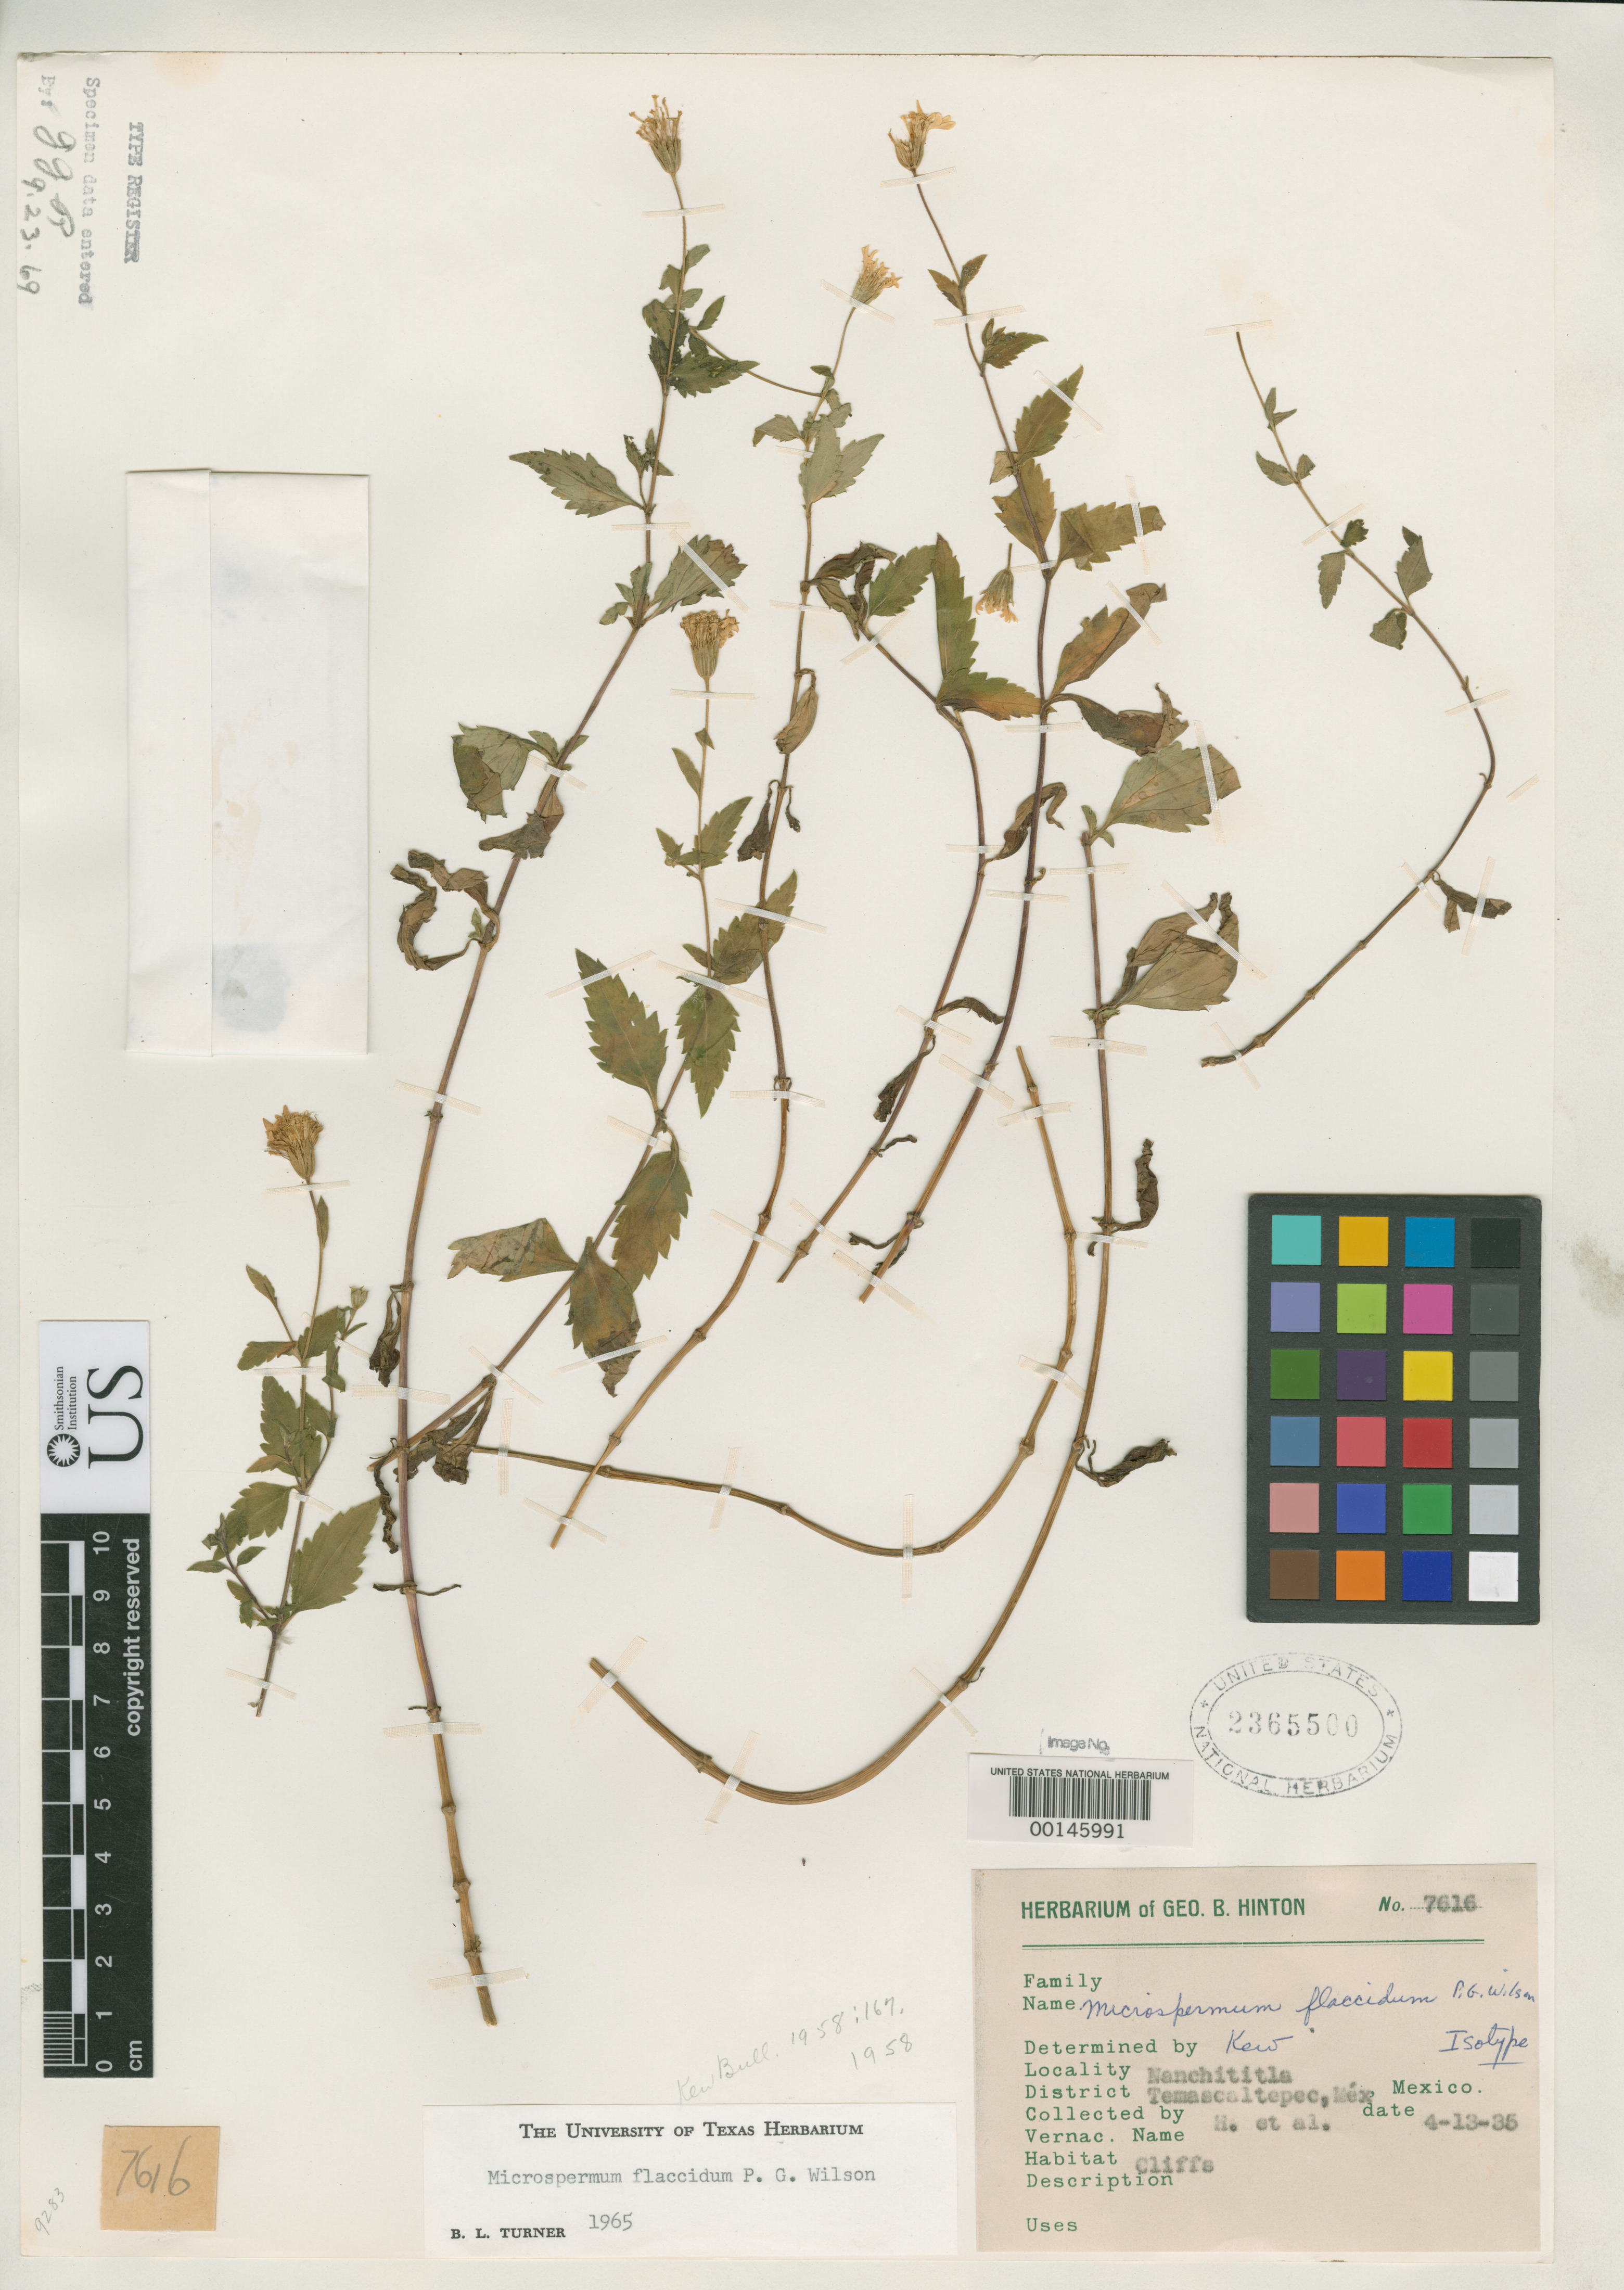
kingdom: Plantae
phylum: Tracheophyta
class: Magnoliopsida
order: Asterales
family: Asteraceae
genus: Microspermum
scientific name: Microspermum flaccidum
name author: Paul G. Wilson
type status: Isotype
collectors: G. B. Hinton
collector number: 7616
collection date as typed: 13 Apr 1935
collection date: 1935-04-13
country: Mexico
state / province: México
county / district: Temascaltepec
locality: Temascaltepec, Nanchitla.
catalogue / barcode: US 2365500